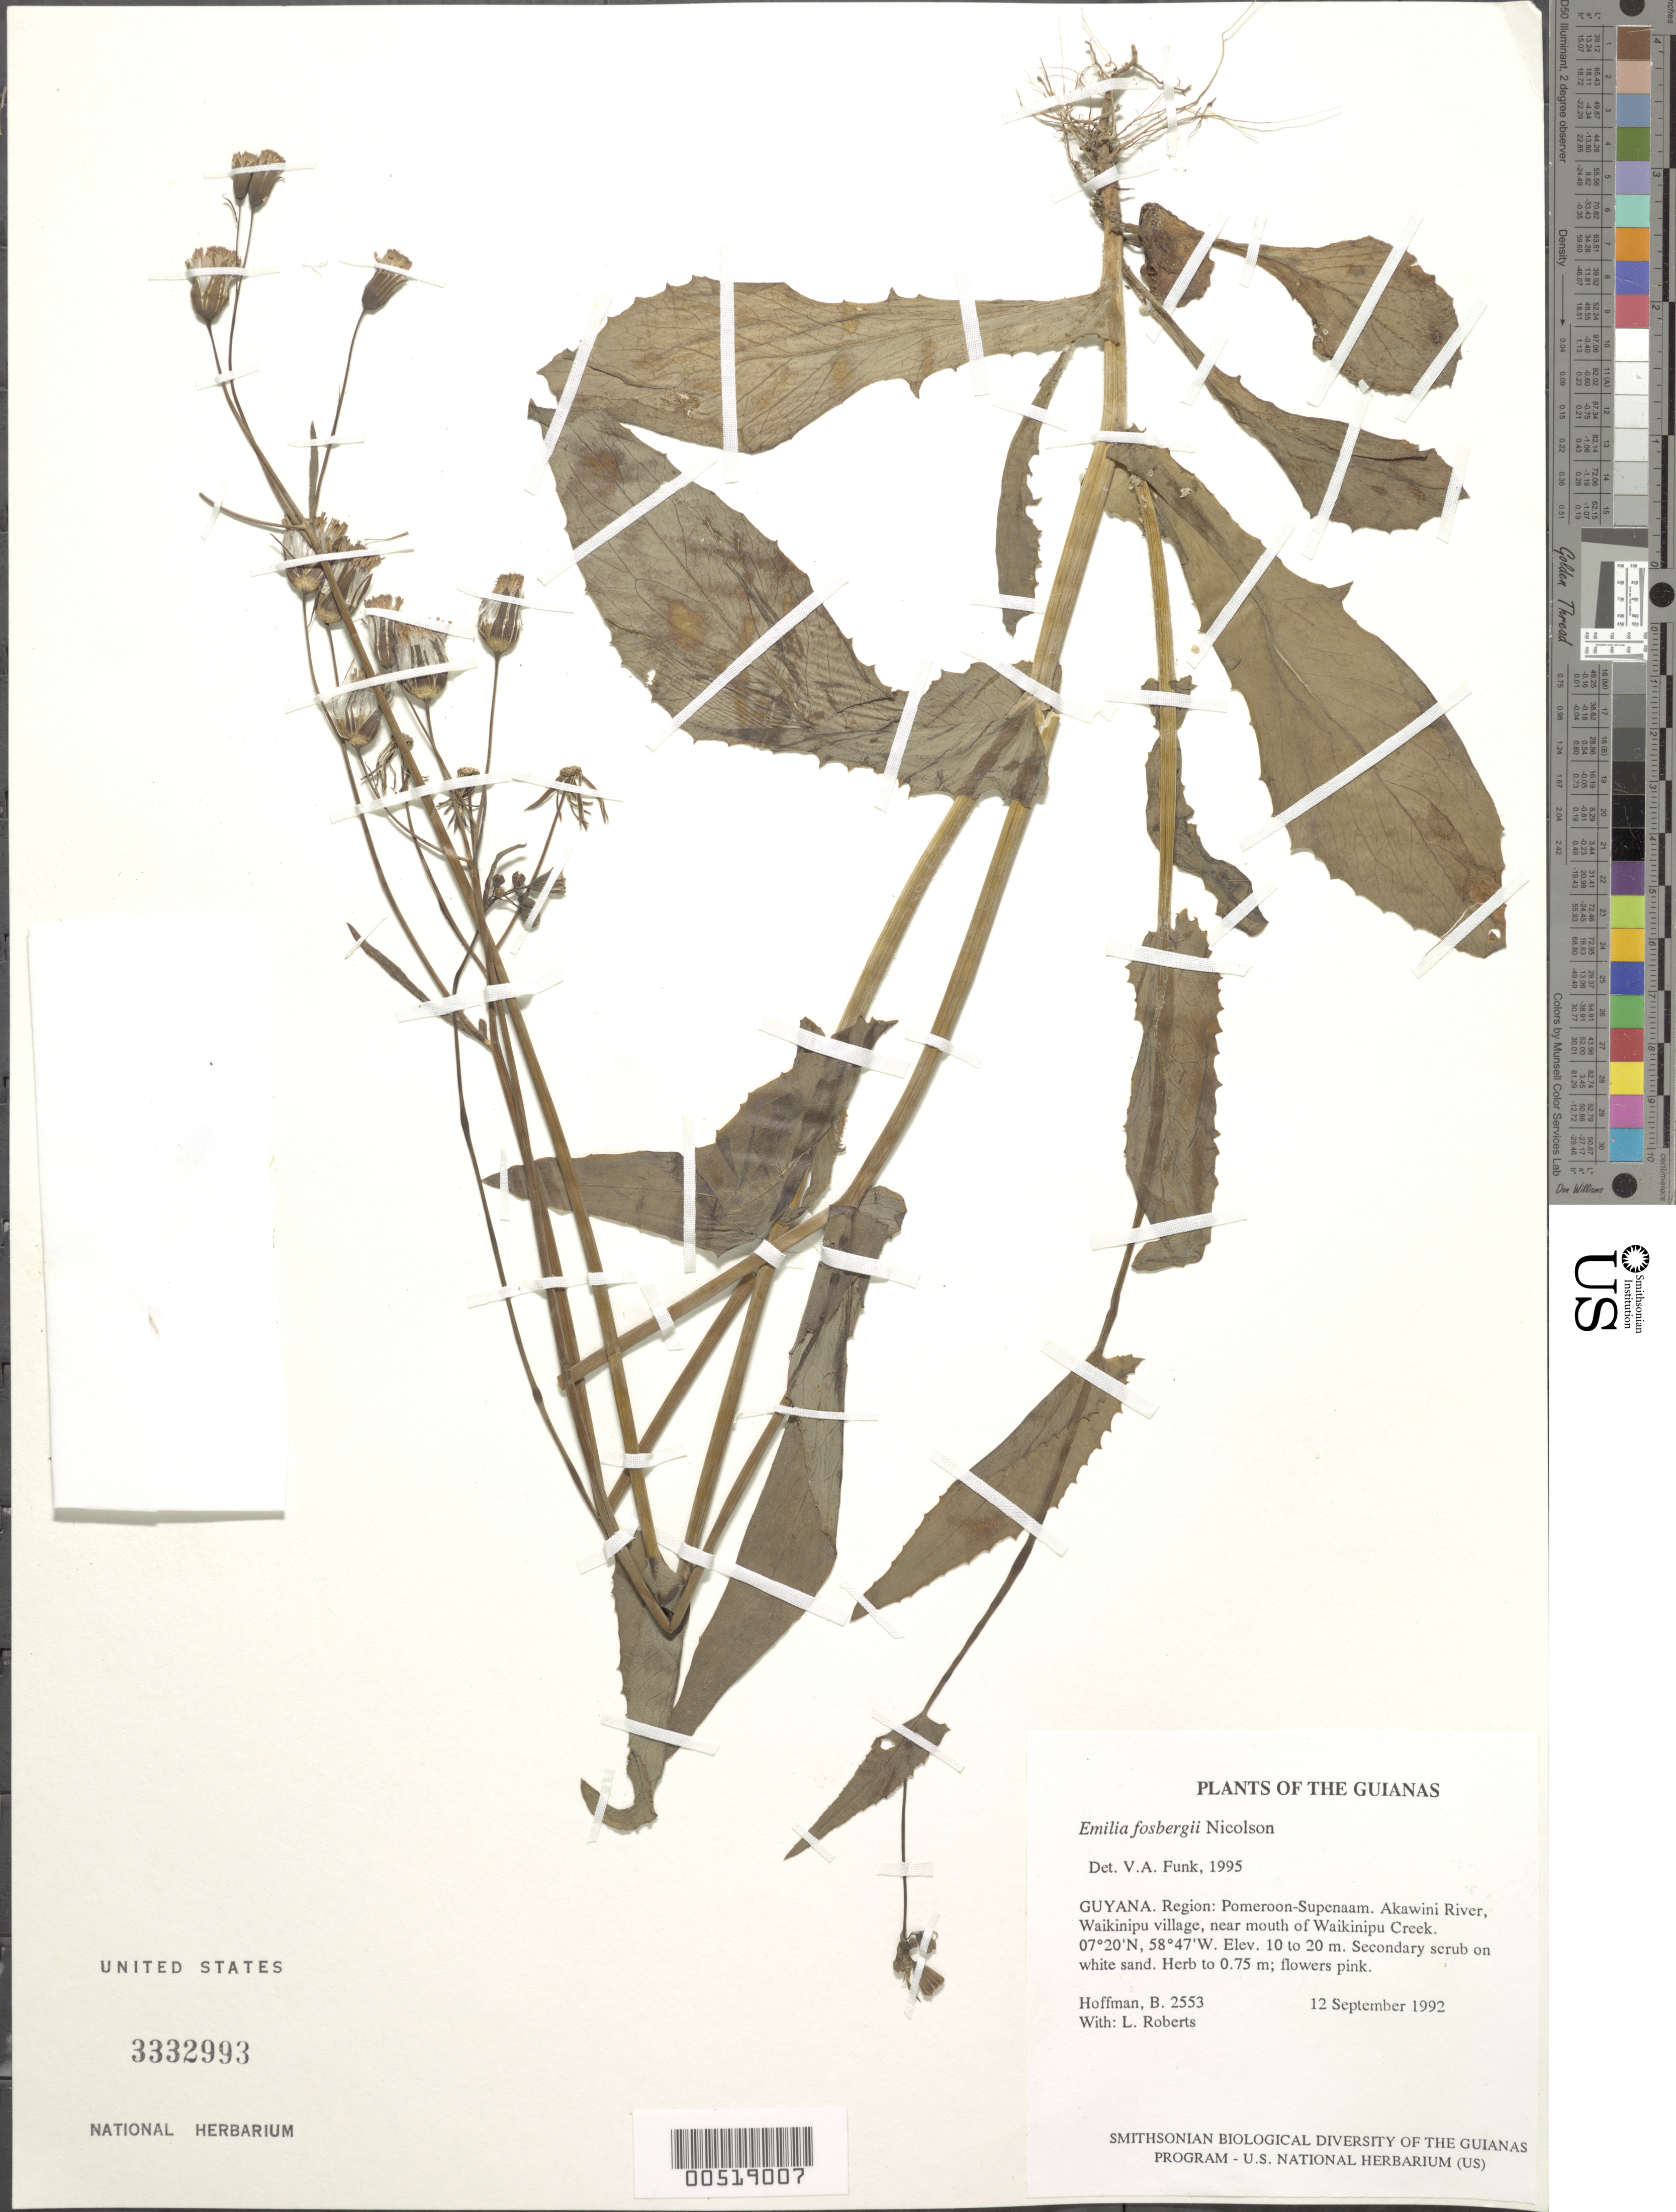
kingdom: Plantae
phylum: Tracheophyta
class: Magnoliopsida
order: Asterales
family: Asteraceae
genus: Emilia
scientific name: Emilia fosbergii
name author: Nicolson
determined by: Funk, Vicki A., (BOT), Smithsonian Institution - National Museum of Natural History (UNITED STATES)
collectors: B. Hoffman & L. Roberts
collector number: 2553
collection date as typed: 12 September 1992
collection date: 1992-09-12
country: Guyana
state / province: Pomeroon-Supenaam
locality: Akawini River, Waikinipu village, near mouth of Waikinipu Creek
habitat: Secondary scrub on white sand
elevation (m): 10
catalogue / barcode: US 3332993